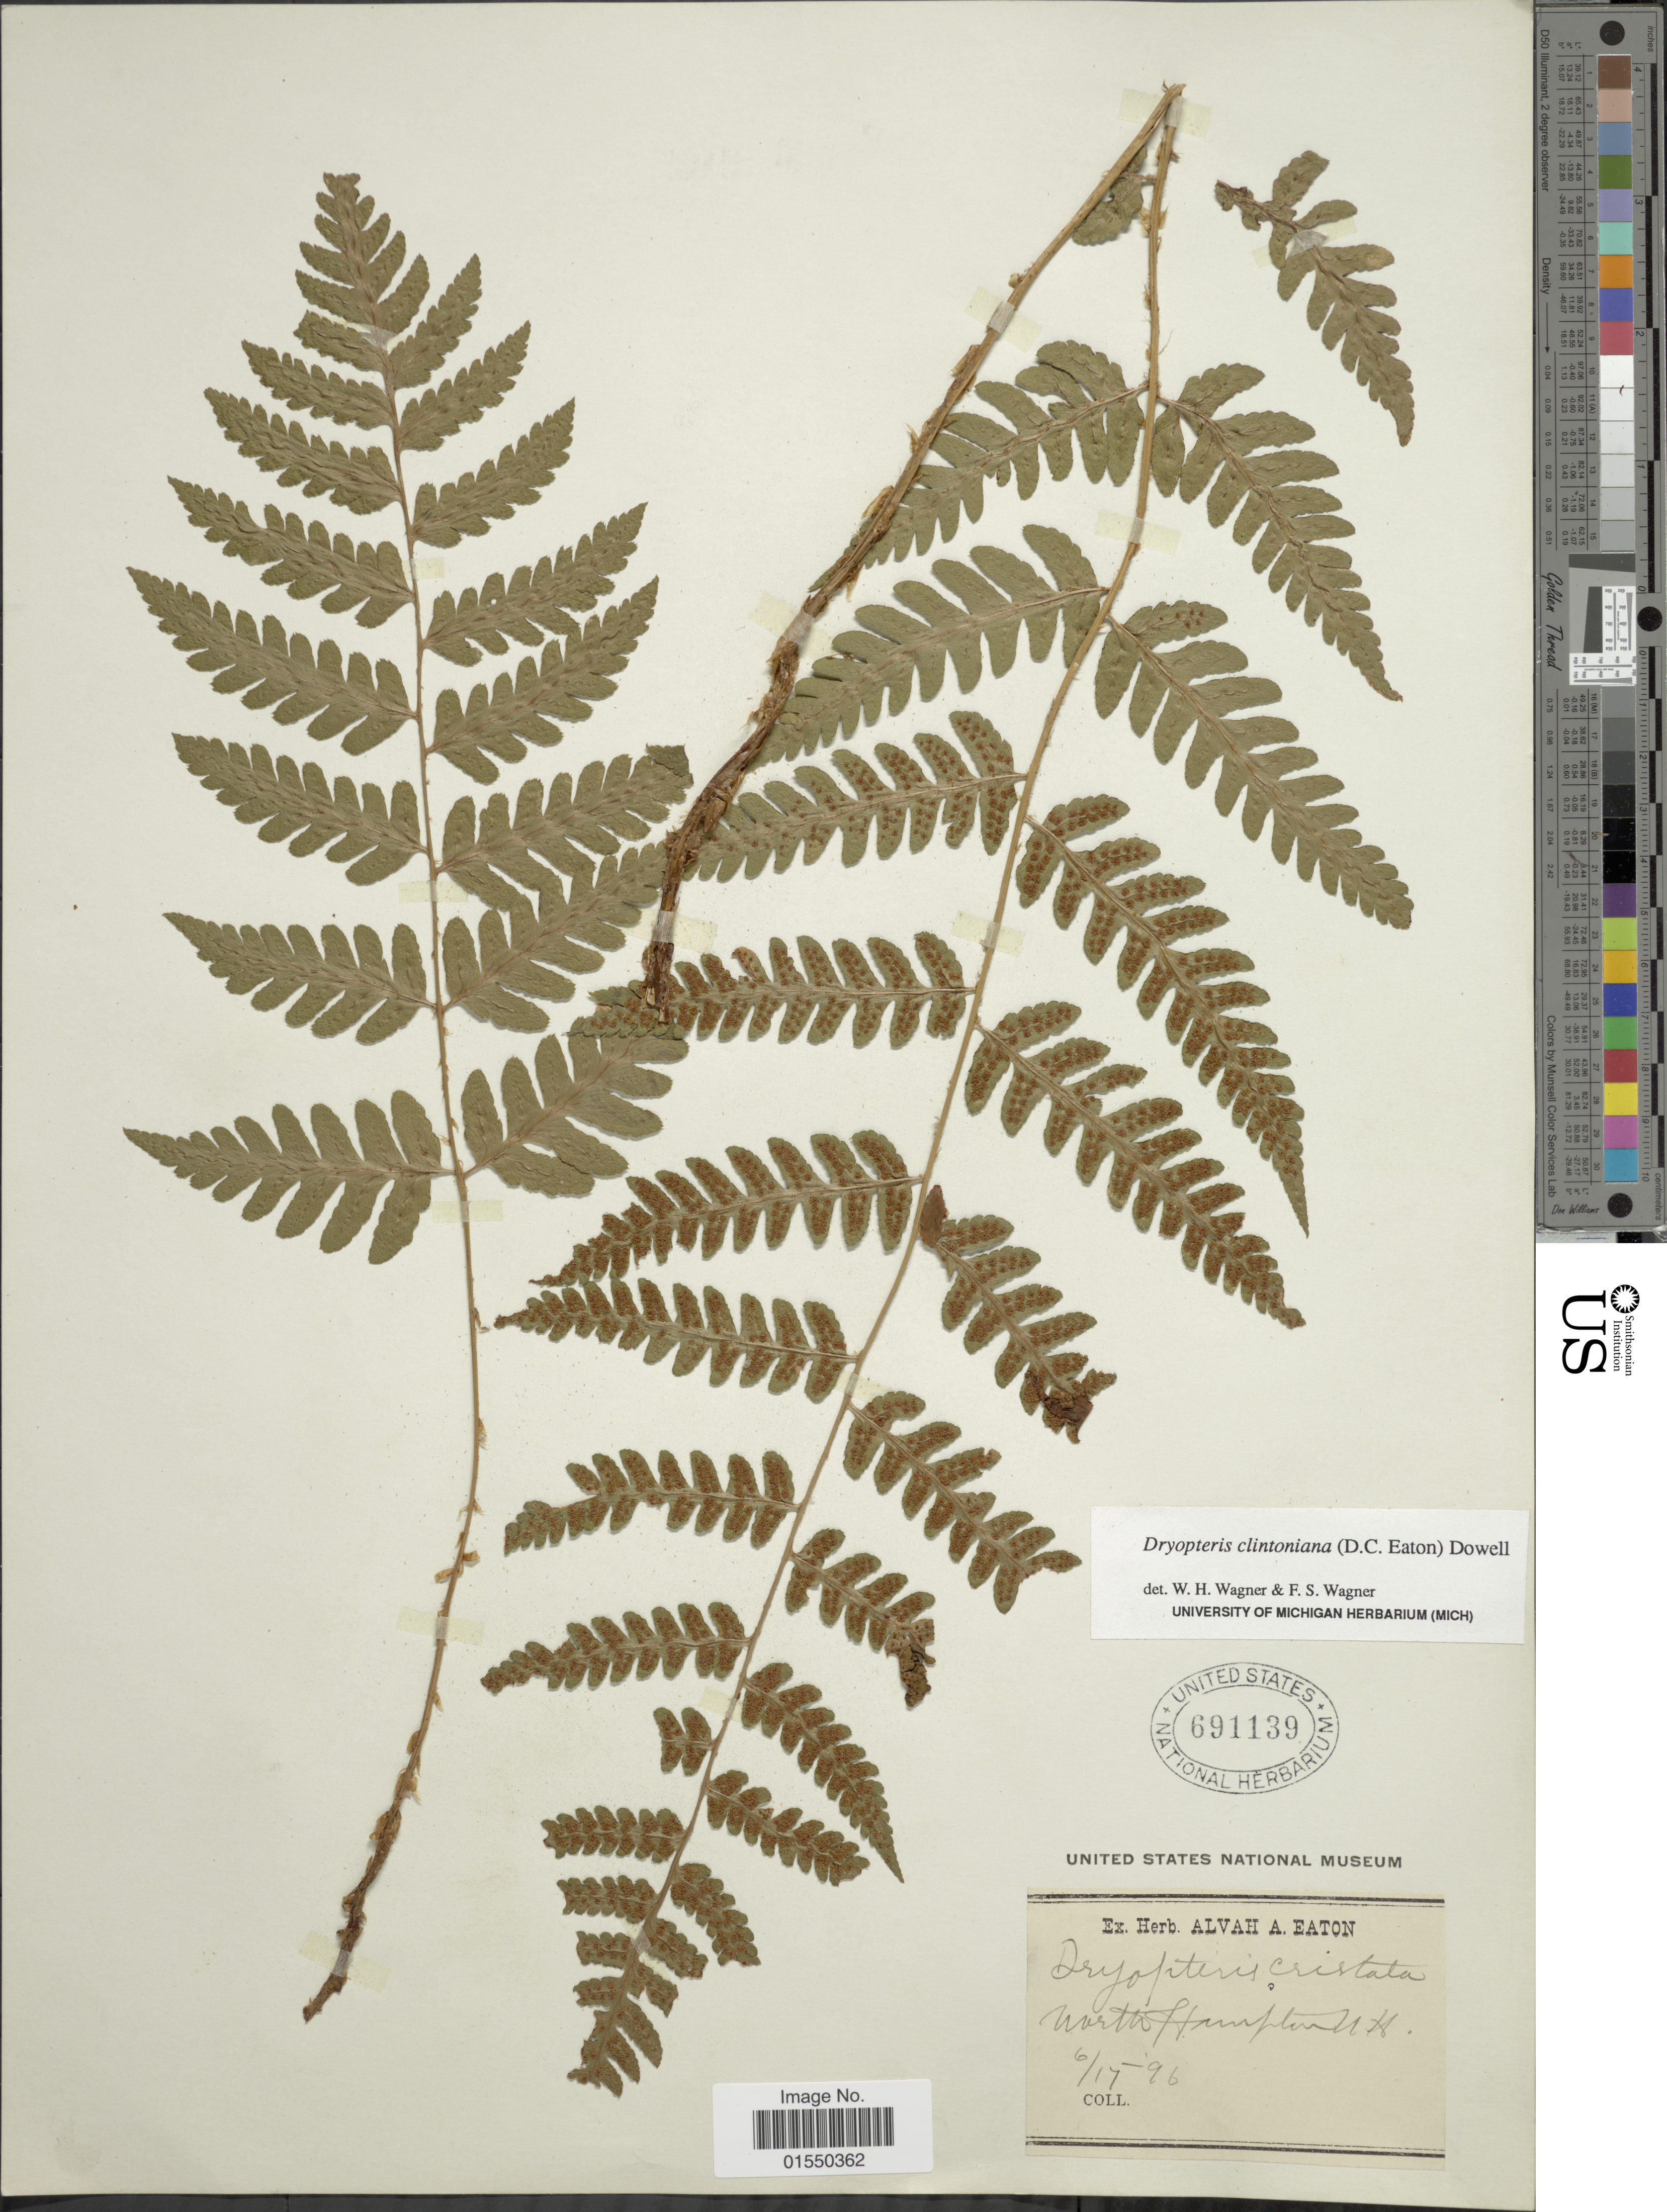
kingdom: Plantae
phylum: Tracheophyta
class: Polypodiopsida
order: Polypodiales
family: Dryopteridaceae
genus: Dryopteris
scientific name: Dryopteris clintoniana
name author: (D.C. Eaton) Dowell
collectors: ex herb. Alvah A. Eaton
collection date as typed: Transcribed d/m/y: 17/6/96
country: United States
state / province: New Hampshire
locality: North Hampton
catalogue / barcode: US 691139